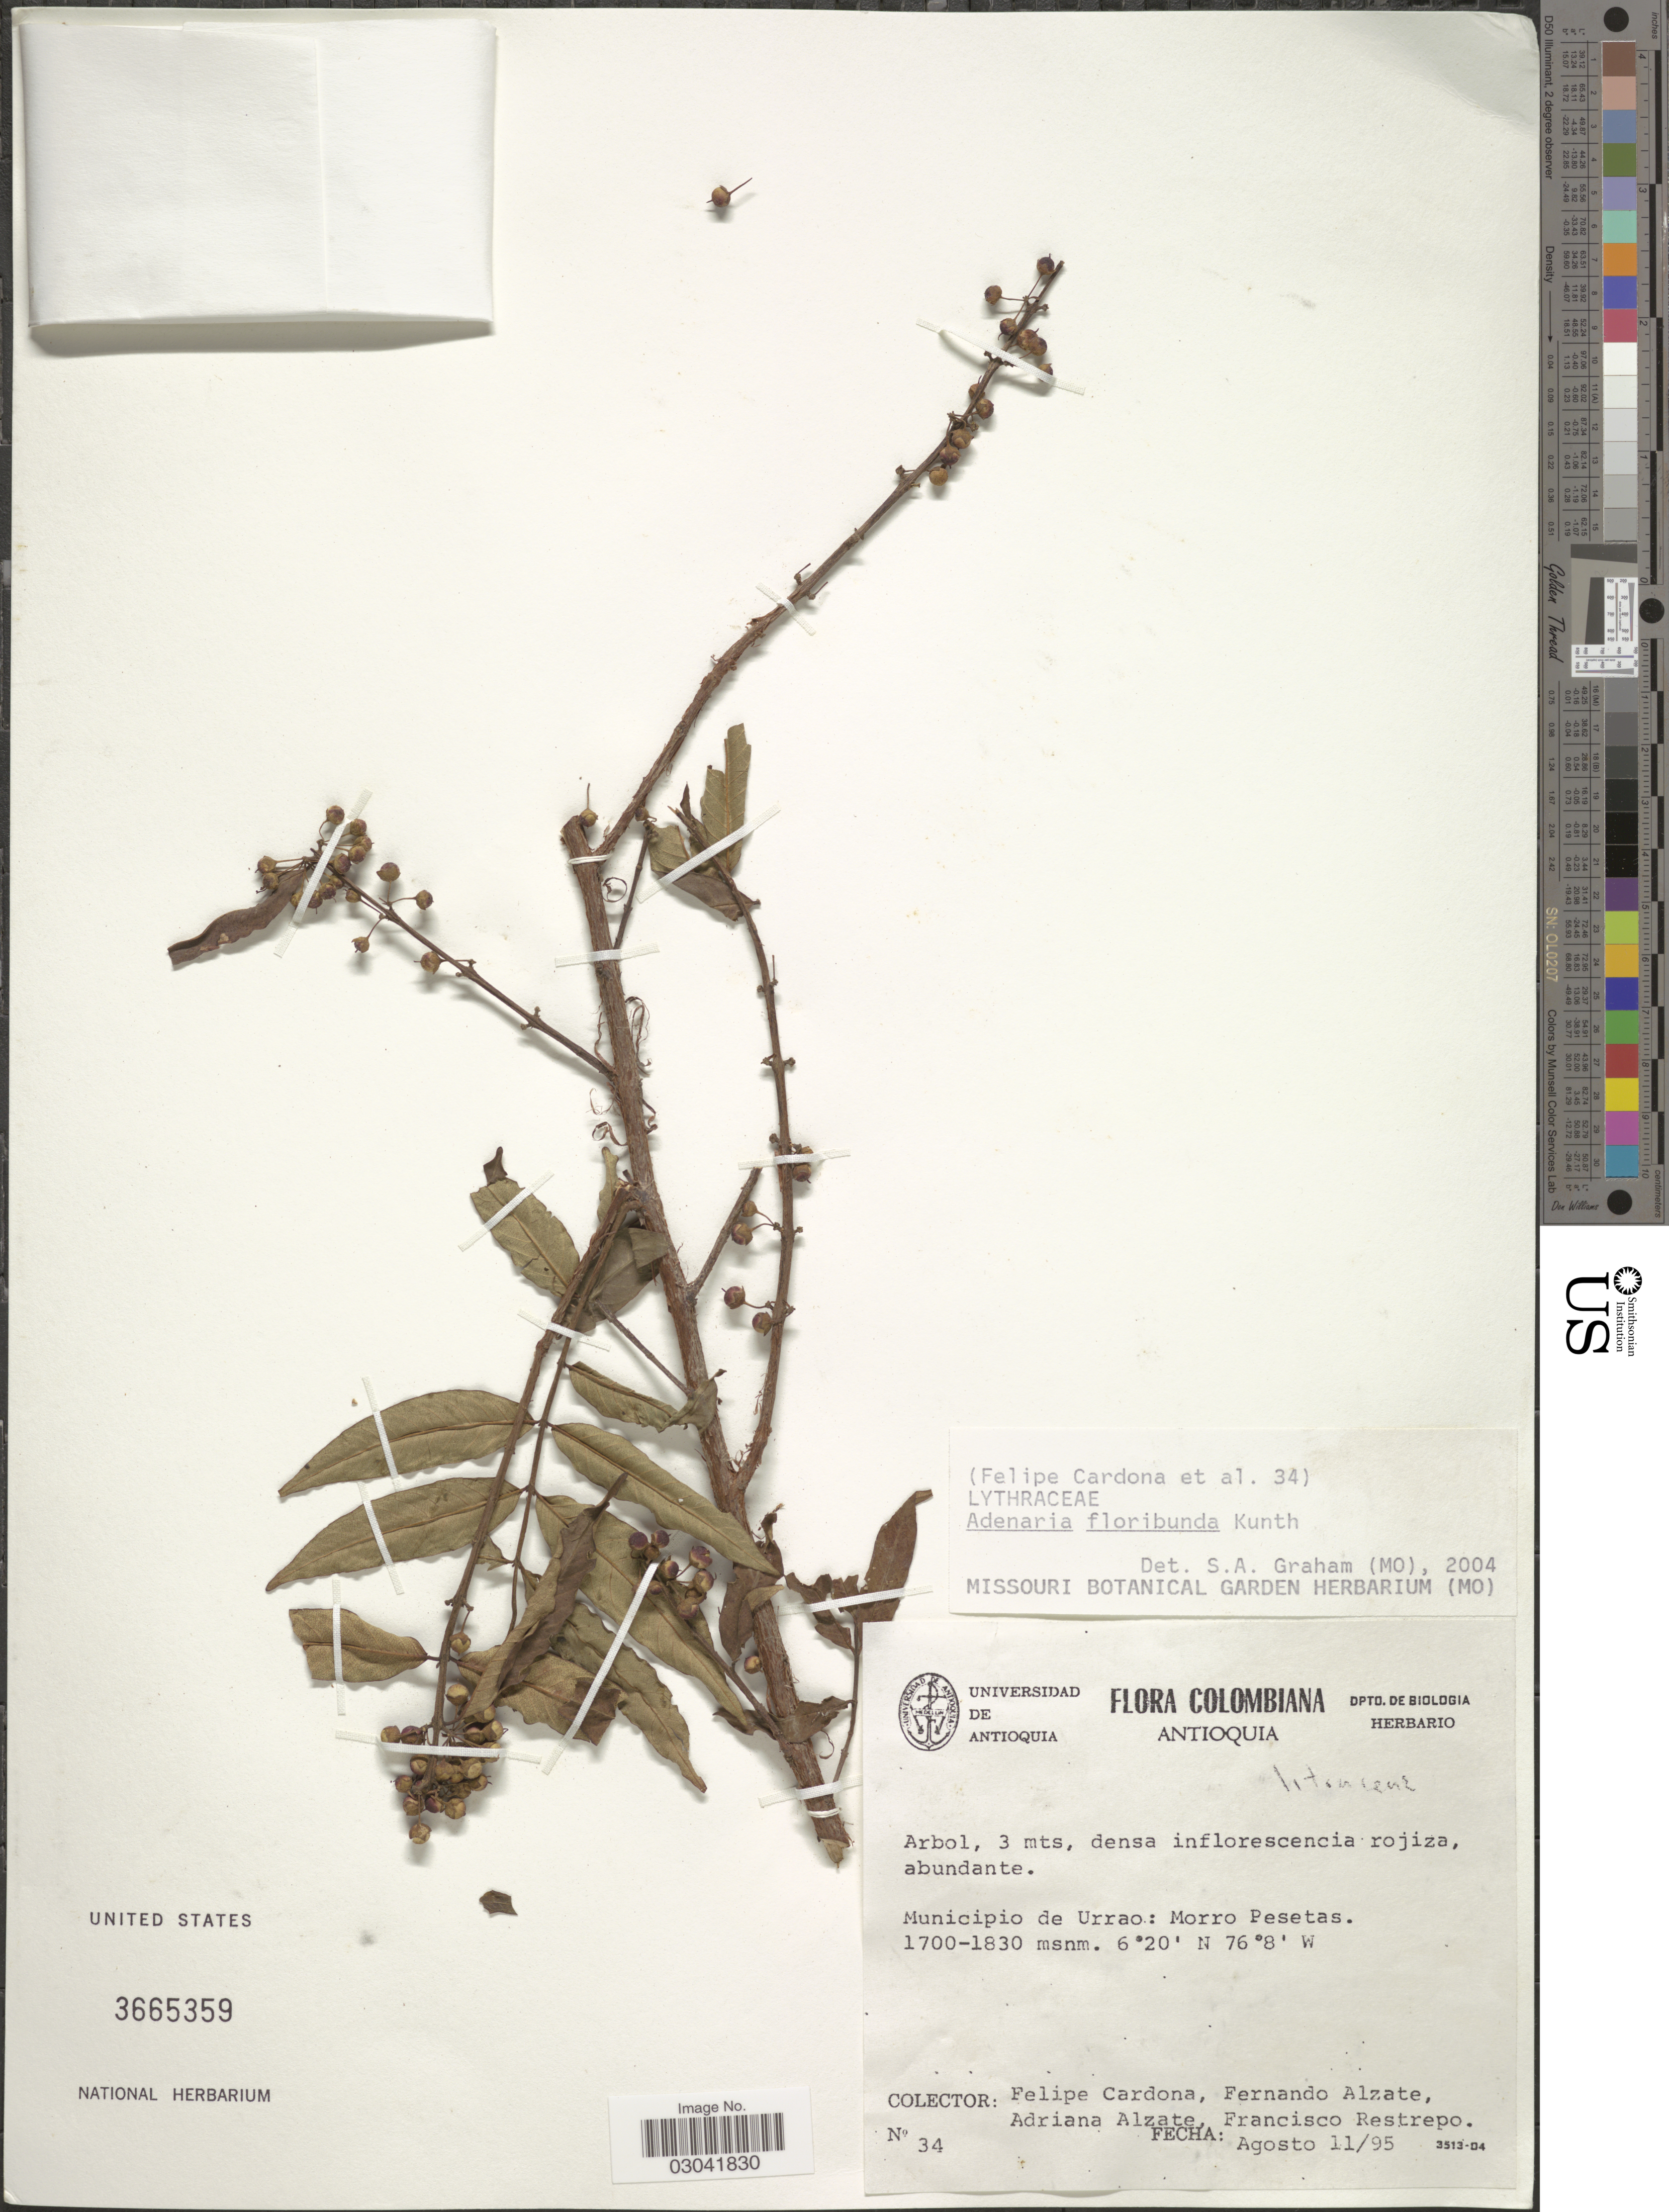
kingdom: Plantae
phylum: Tracheophyta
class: Magnoliopsida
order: Myrtales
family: Lythraceae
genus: Adenaria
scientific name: Adenaria floribunda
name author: Kunth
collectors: F. Cardona, F. Alzate, A. Alzate & F. Restrepo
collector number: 34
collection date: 1995-08-11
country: Colombia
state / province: Antioquia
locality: Municipio de Urrao: Morro Pesetas.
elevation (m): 1700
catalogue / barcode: US 3665359